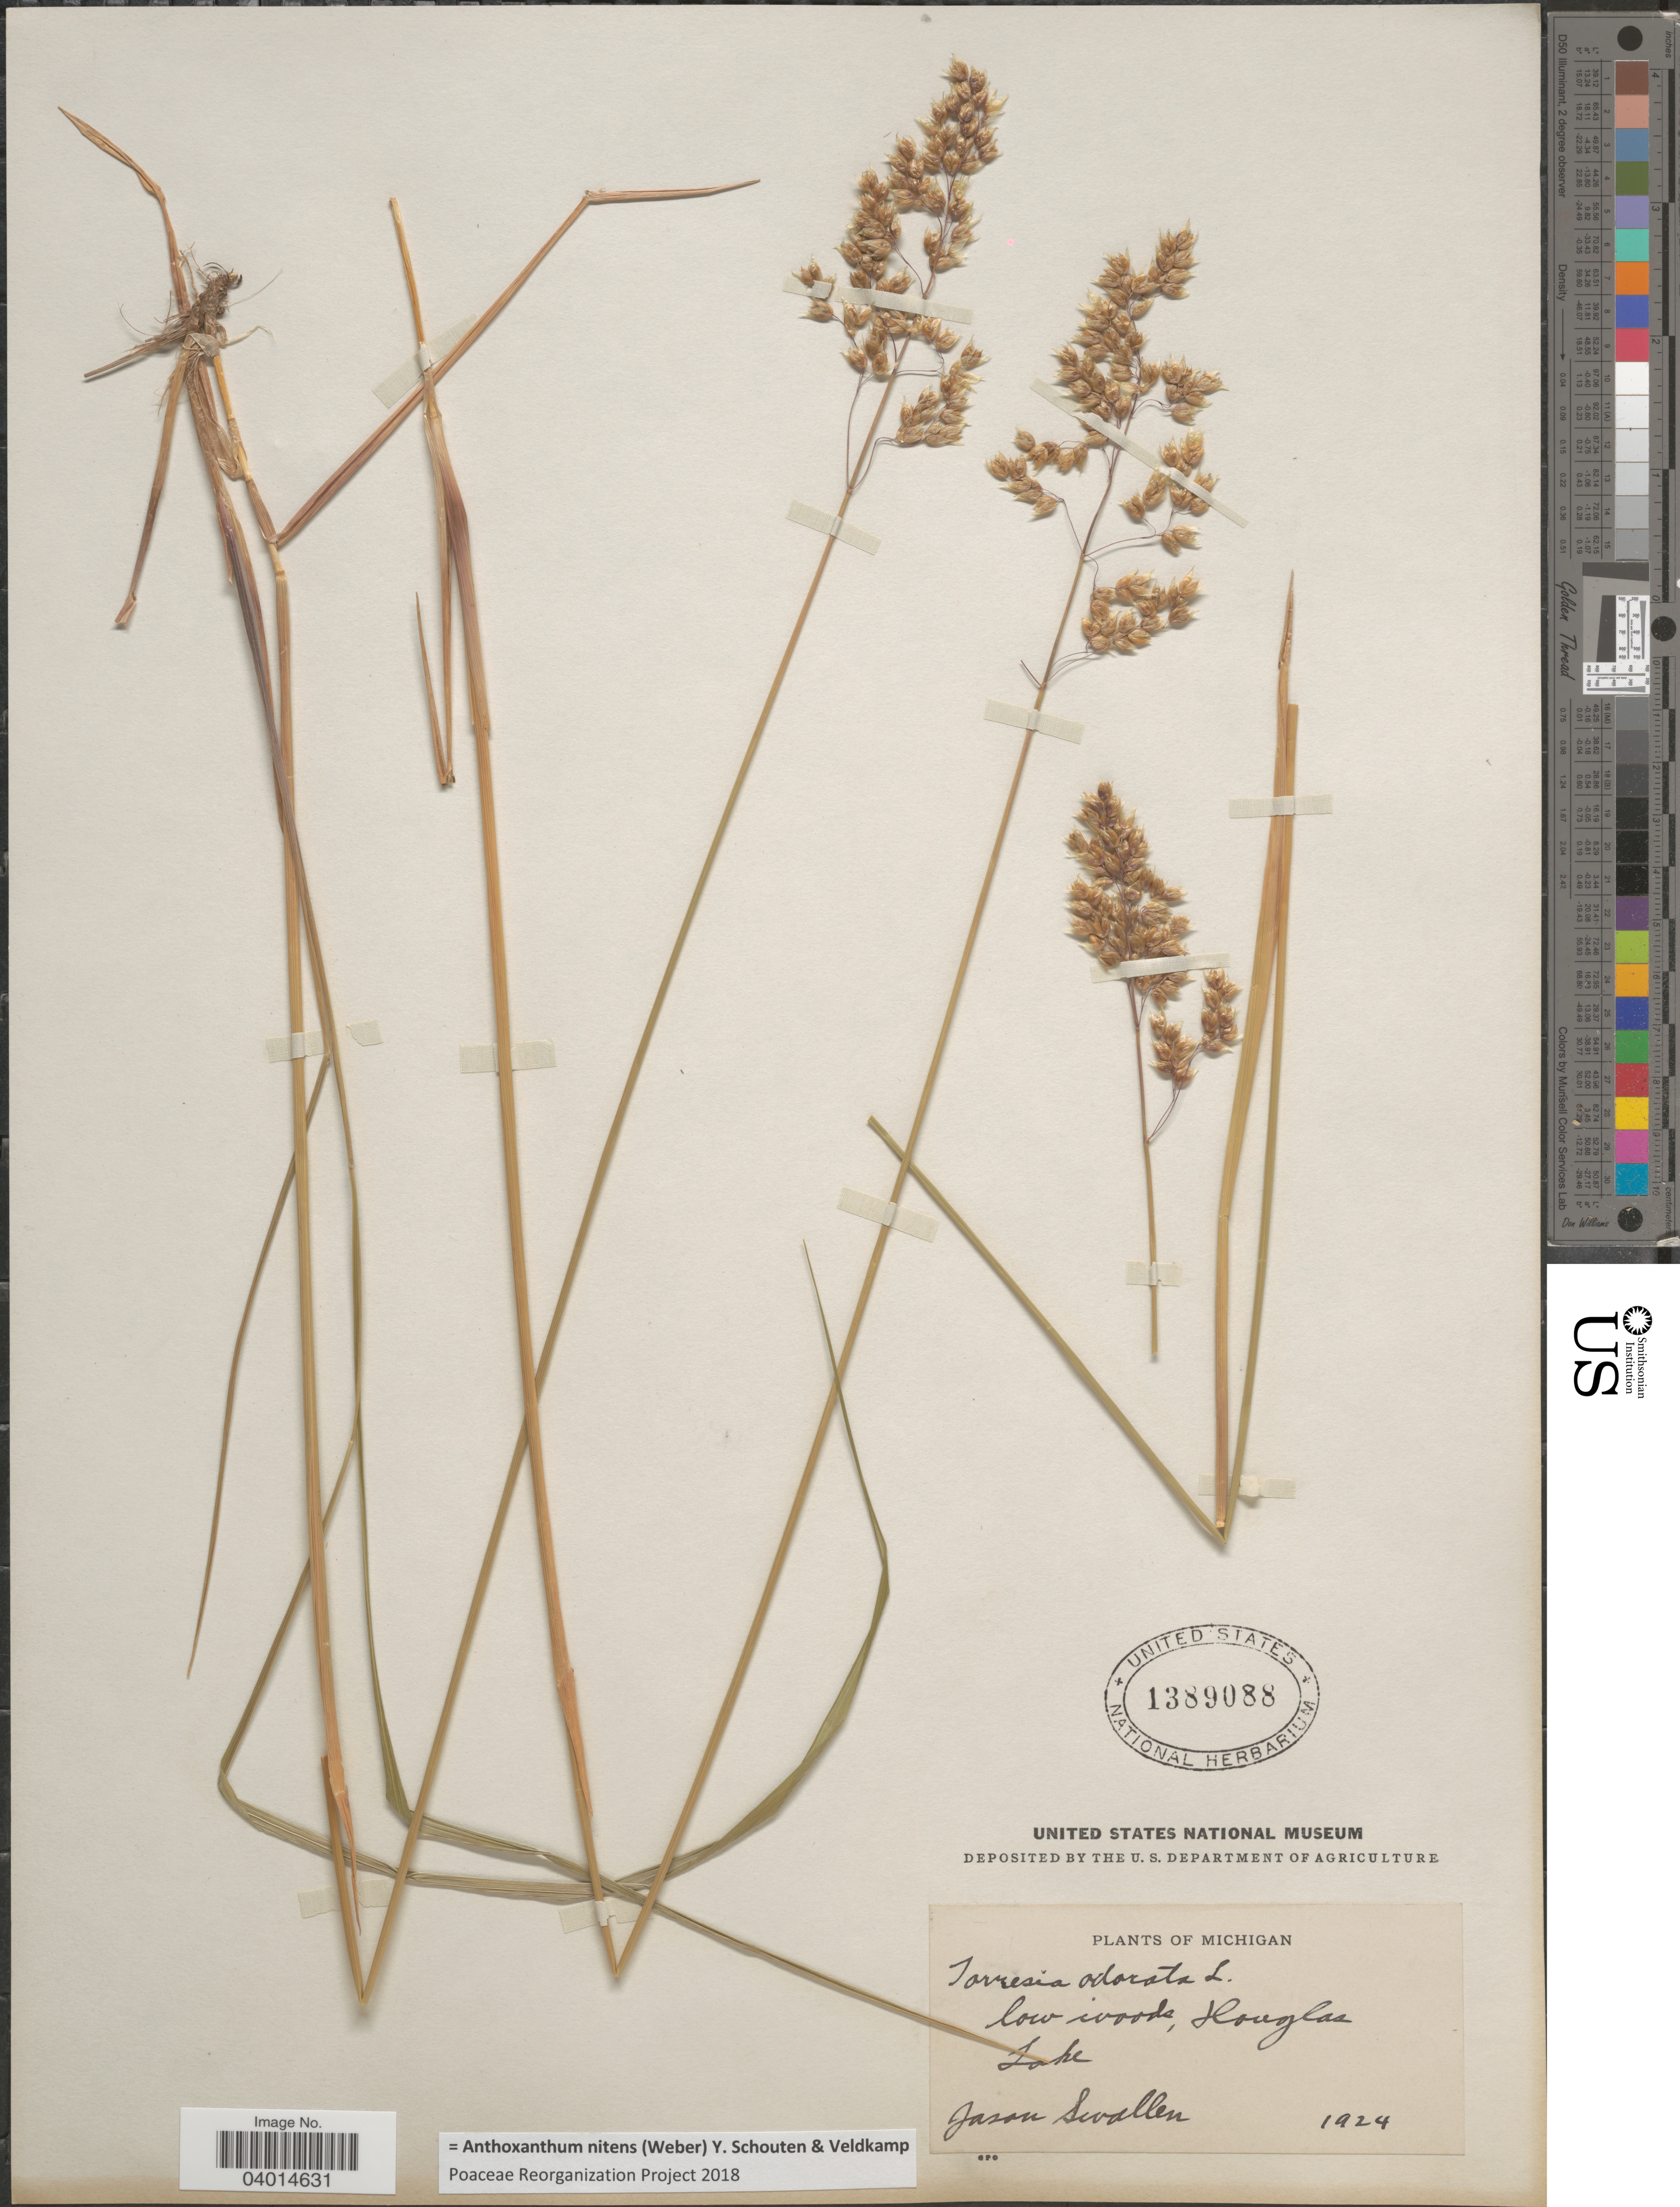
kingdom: Plantae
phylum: Tracheophyta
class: Liliopsida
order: Poales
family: Poaceae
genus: Anthoxanthum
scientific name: Anthoxanthum nitens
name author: (G.H. Weber) R.T.A. Schouten & Veldkamp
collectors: J. R. Swallen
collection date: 1924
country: United States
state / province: Michigan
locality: Low woods, Douglas Lake.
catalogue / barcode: US 1389088